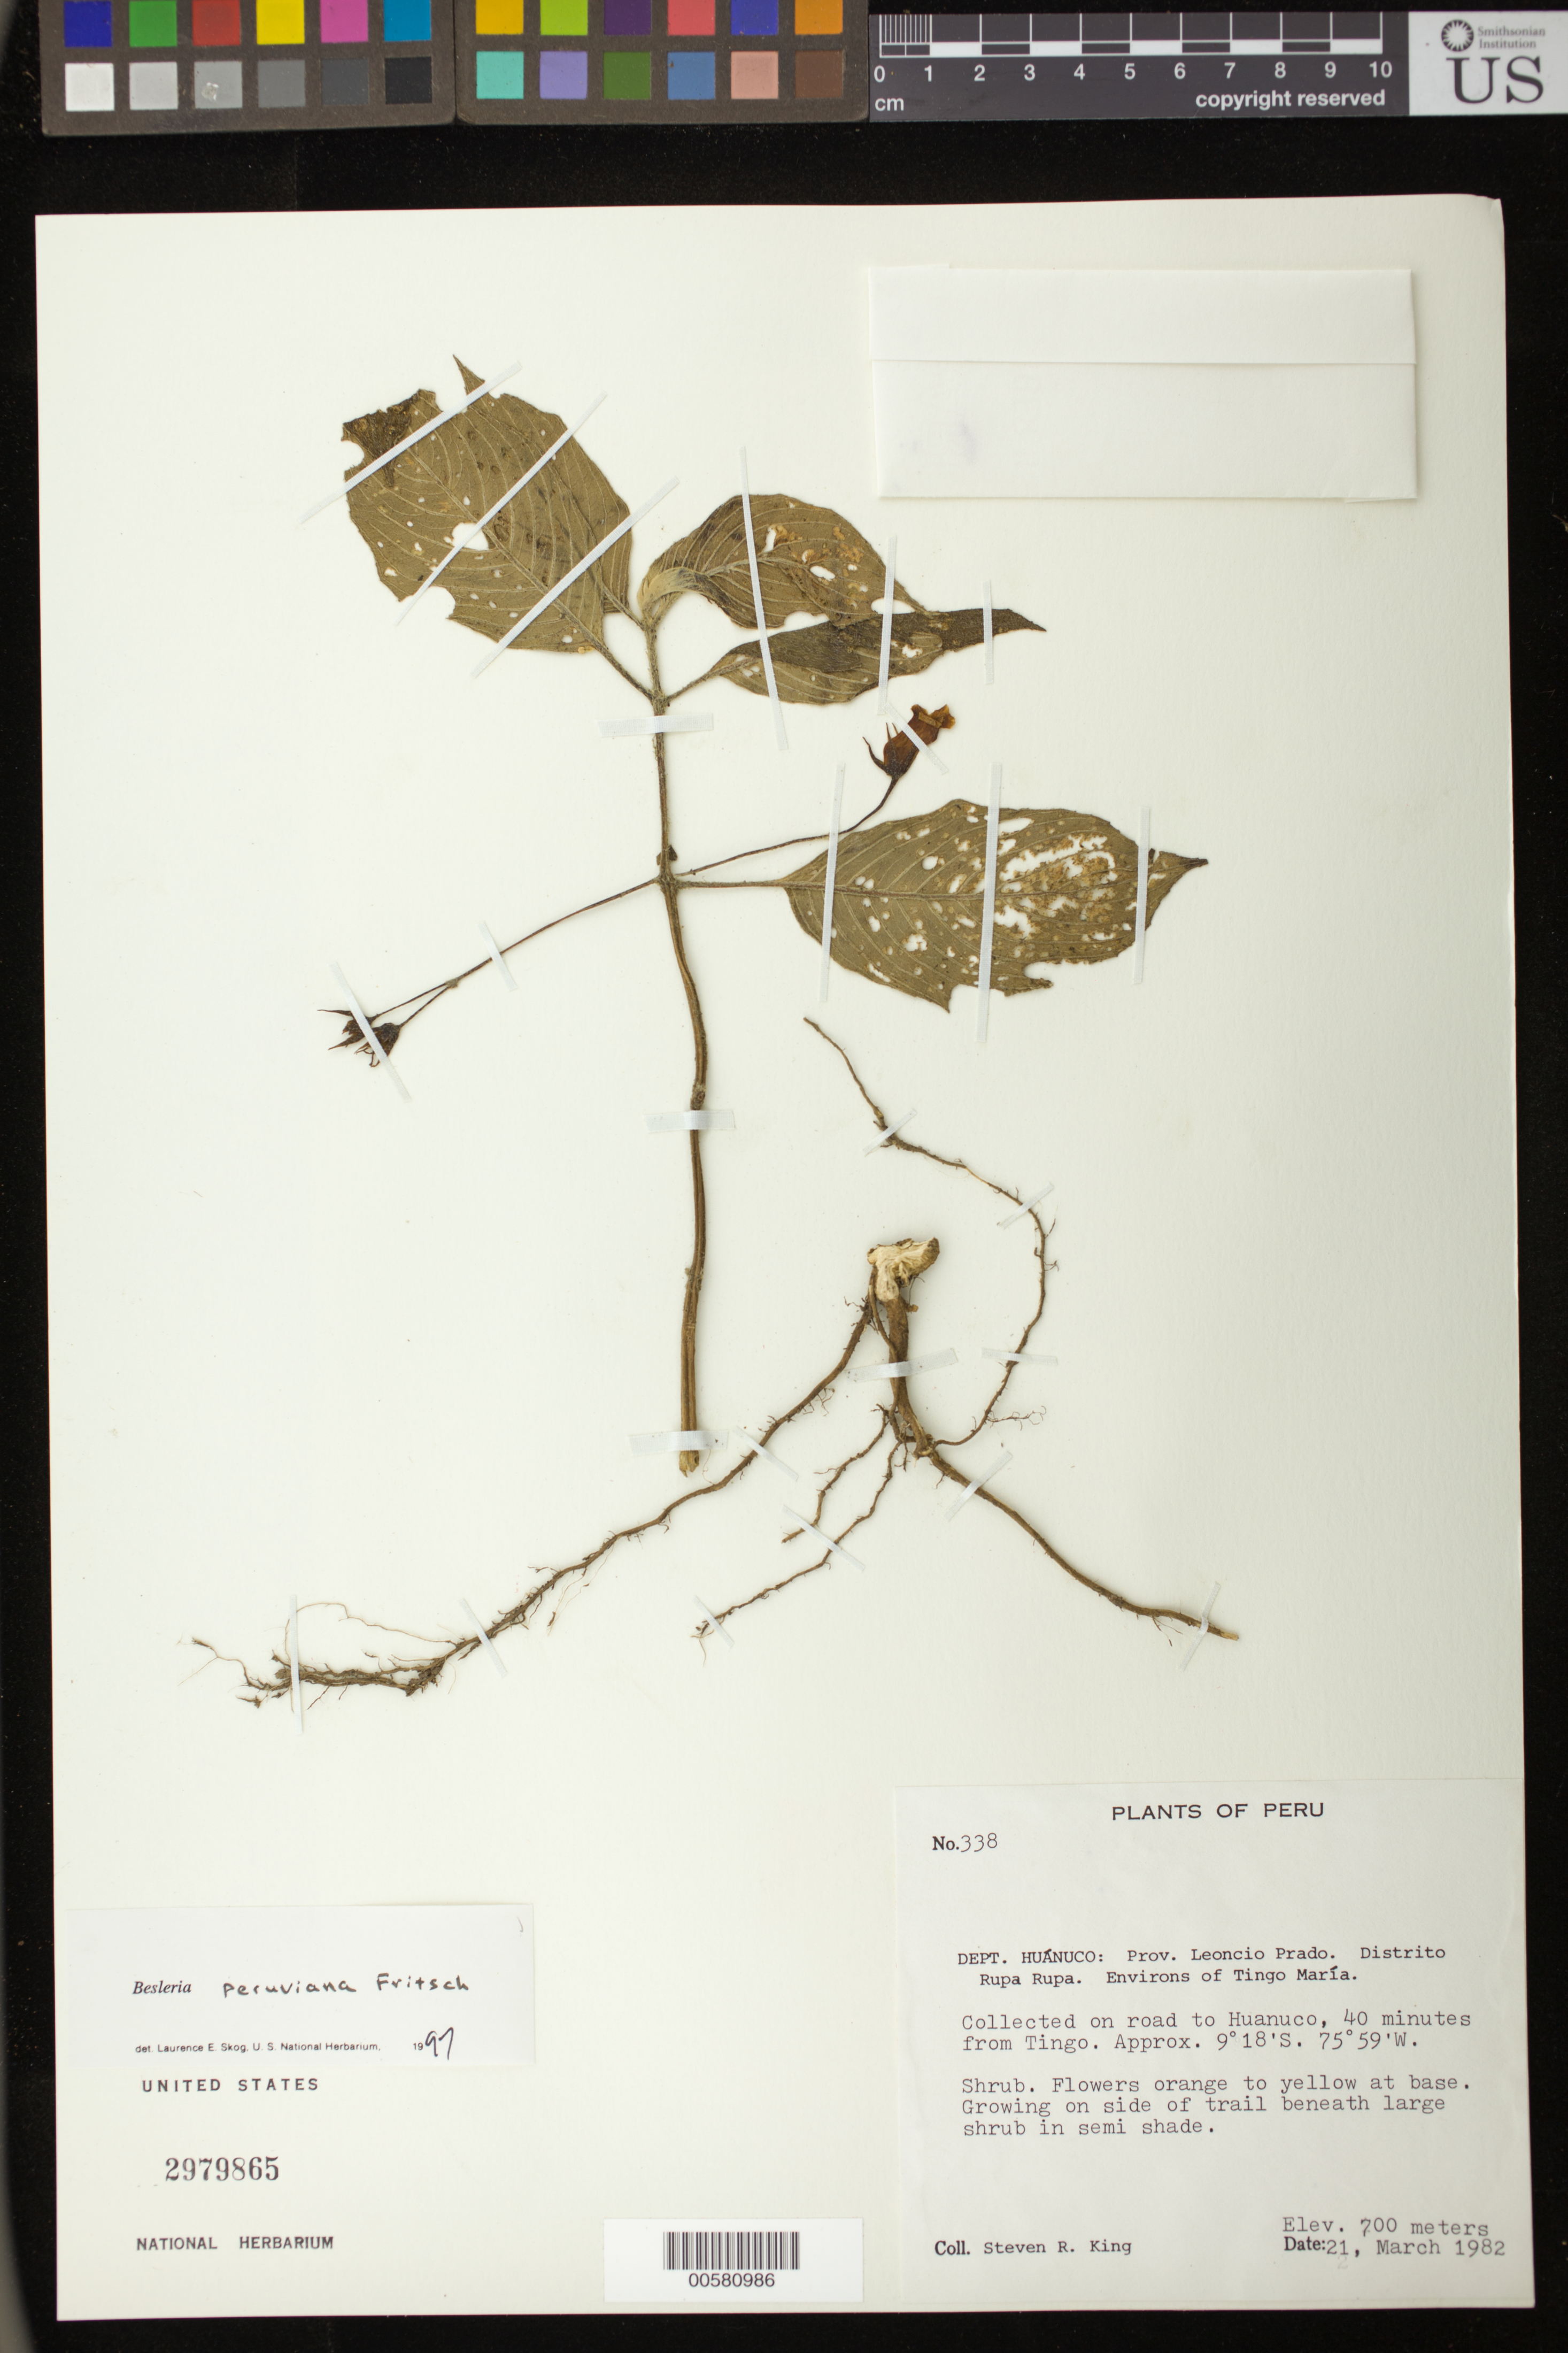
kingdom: Plantae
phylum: Tracheophyta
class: Magnoliopsida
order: Lamiales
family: Gesneriaceae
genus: Besleria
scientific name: Besleria peruviana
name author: Fritsch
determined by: Skog, Laurence E.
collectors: S. R. King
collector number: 338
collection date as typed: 21 Mar 1982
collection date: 1982-03-21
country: Peru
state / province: Huánuco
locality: Prov. Leoncio Prado, Dtto. Rupa Rupa; environs of Tingo María, collected on road to Huanuco, 40 minutes from Tingo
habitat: Growing on side of trail beneath large shrub in semi shade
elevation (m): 700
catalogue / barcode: US 2979865